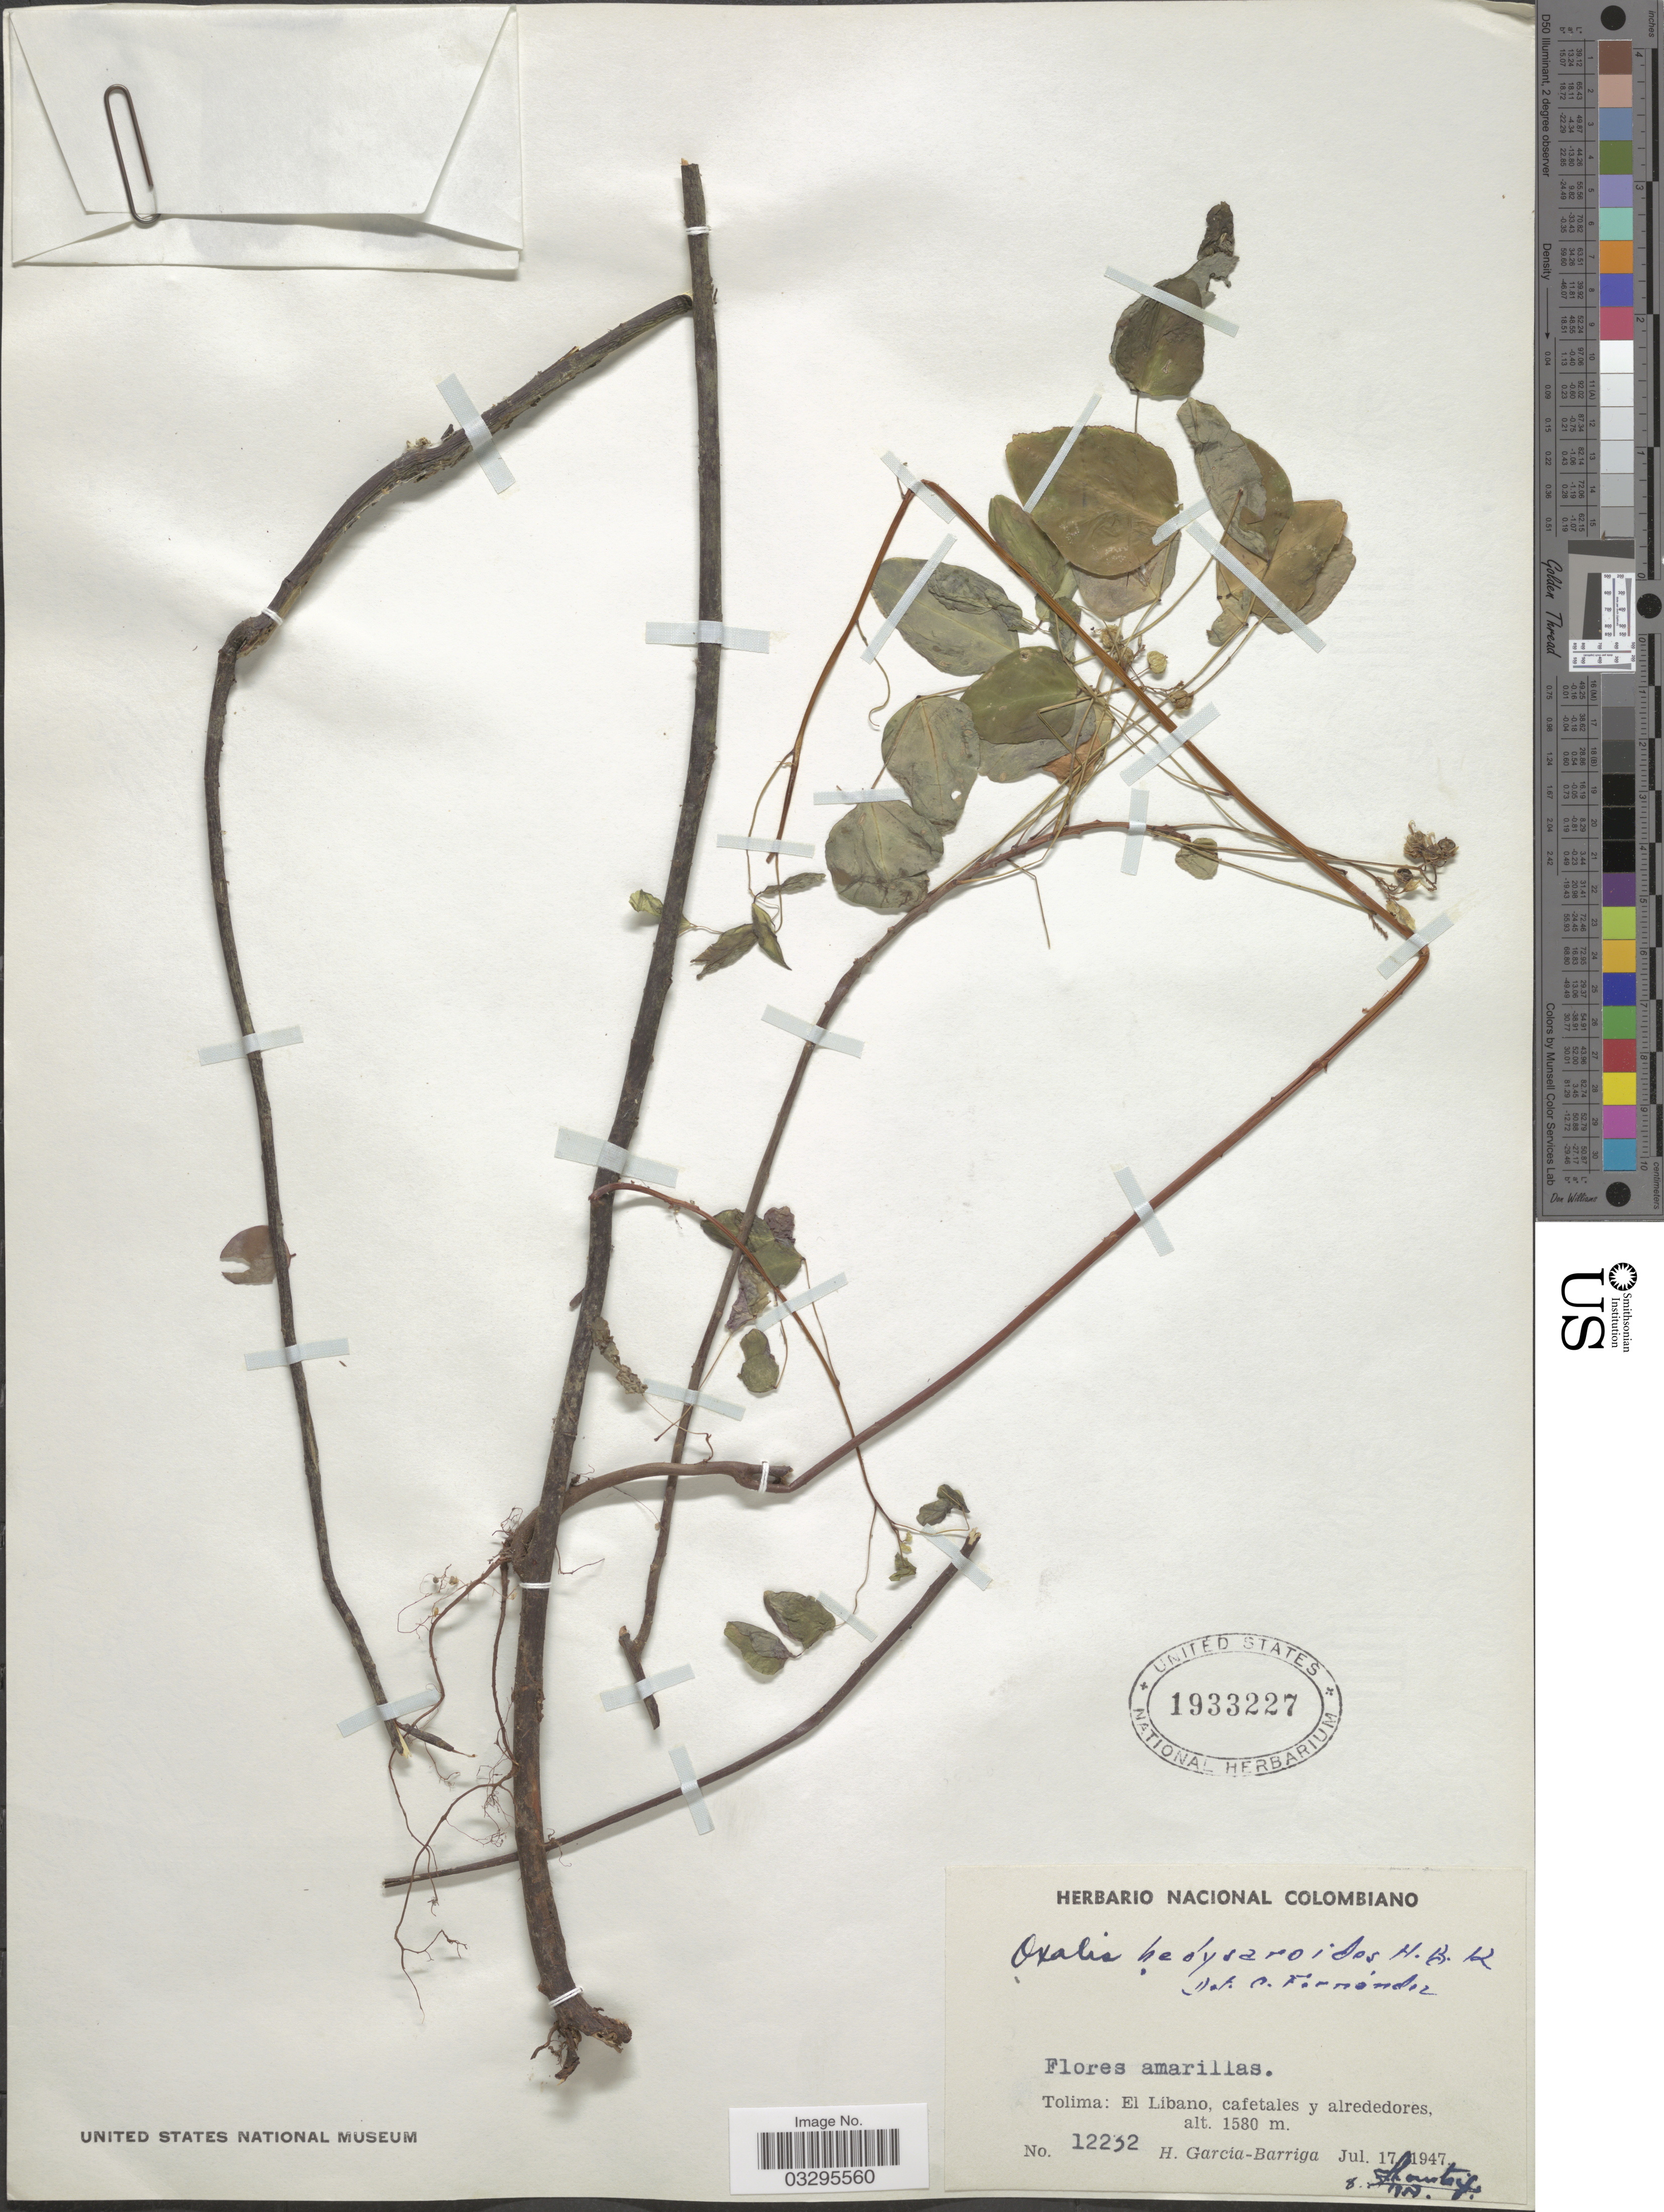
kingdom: Plantae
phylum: Tracheophyta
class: Magnoliopsida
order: Oxalidales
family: Oxalidaceae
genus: Oxalis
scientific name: Oxalis hedysaroides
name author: Kunth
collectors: H. García Barriga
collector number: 12232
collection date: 1947-07-17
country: Colombia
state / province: Tolima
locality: El Libano, cafetales y alrededores.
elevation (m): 1580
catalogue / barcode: US 1933227